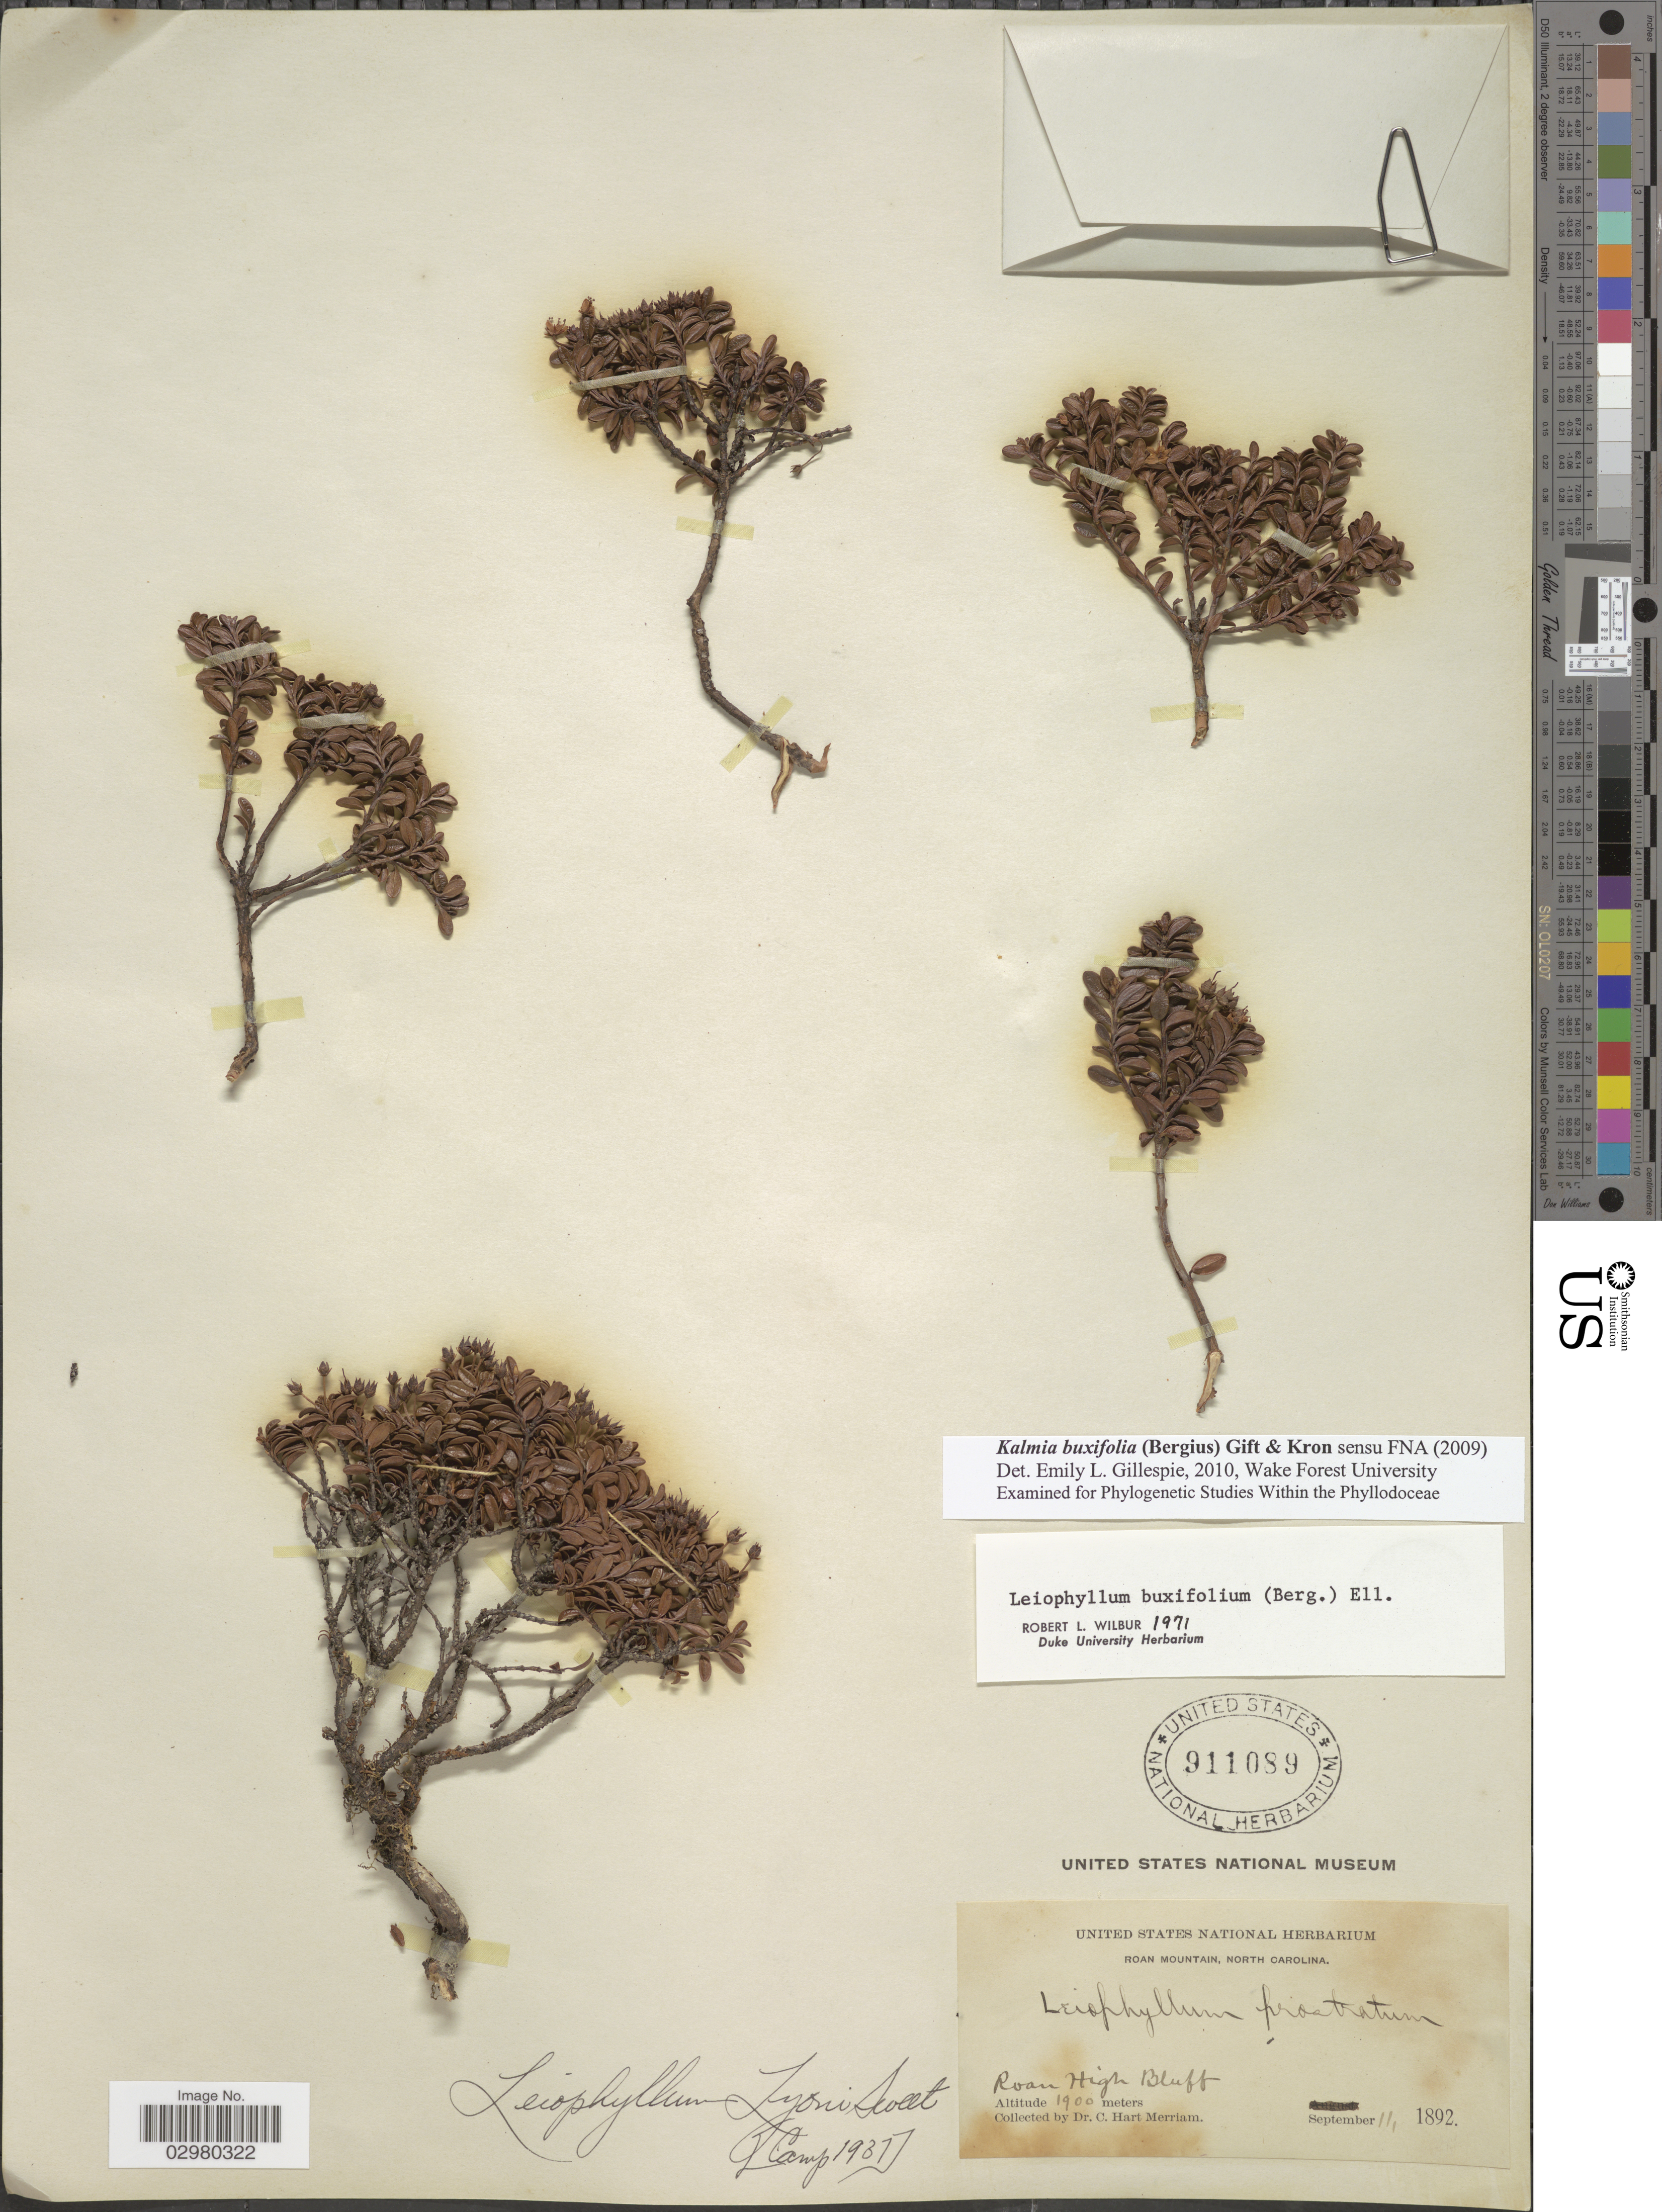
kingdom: Plantae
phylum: Tracheophyta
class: Magnoliopsida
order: Ericales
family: Ericaceae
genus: Leiophyllum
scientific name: Leiophyllum buxifolium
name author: (Bergius) Elliott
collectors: C. Merriam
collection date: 1892-09-11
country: United States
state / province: North Carolina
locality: Roan Mountain. Roan High Bluff.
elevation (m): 1900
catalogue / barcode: US 911089